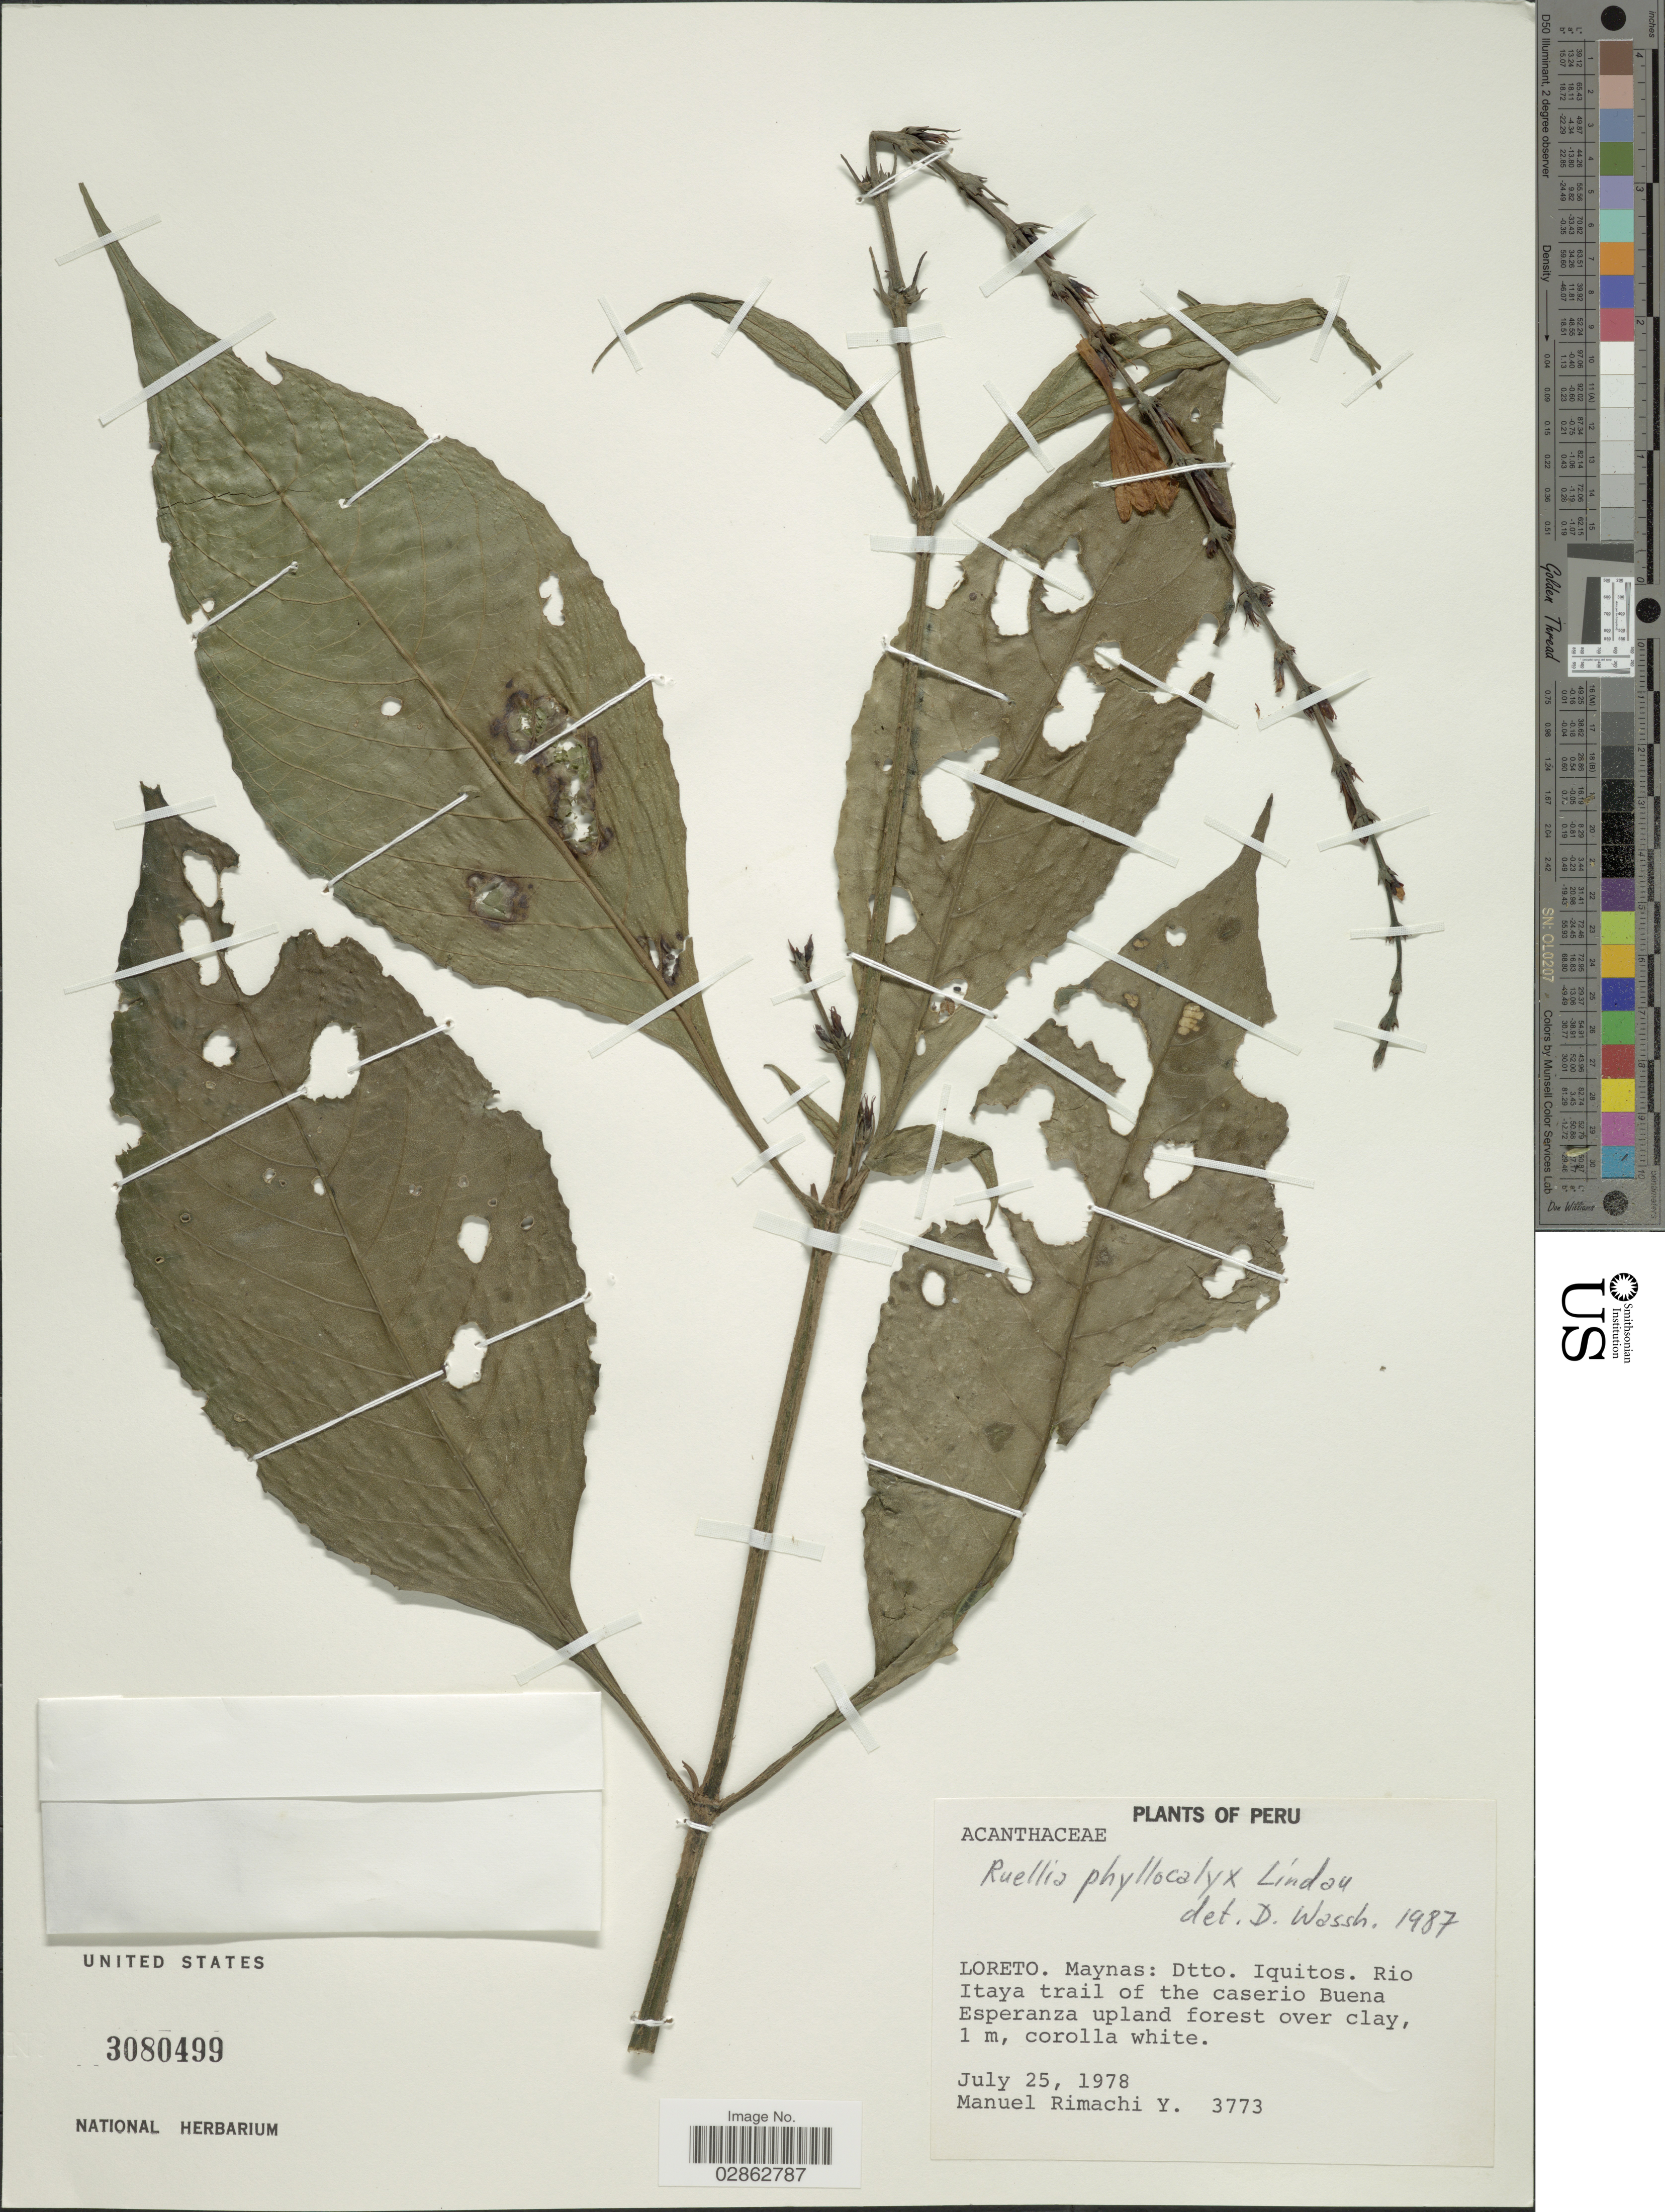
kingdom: Plantae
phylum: Tracheophyta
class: Magnoliopsida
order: Lamiales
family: Acanthaceae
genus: Ruellia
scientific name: Ruellia sp.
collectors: M. Rimachi Y.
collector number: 3773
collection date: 1978-07-25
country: Peru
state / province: Loreto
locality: Maynas: Dtto. Iquitos. Rio Itaya trail of the caserio Buena Esperanza.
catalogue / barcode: US 3080499